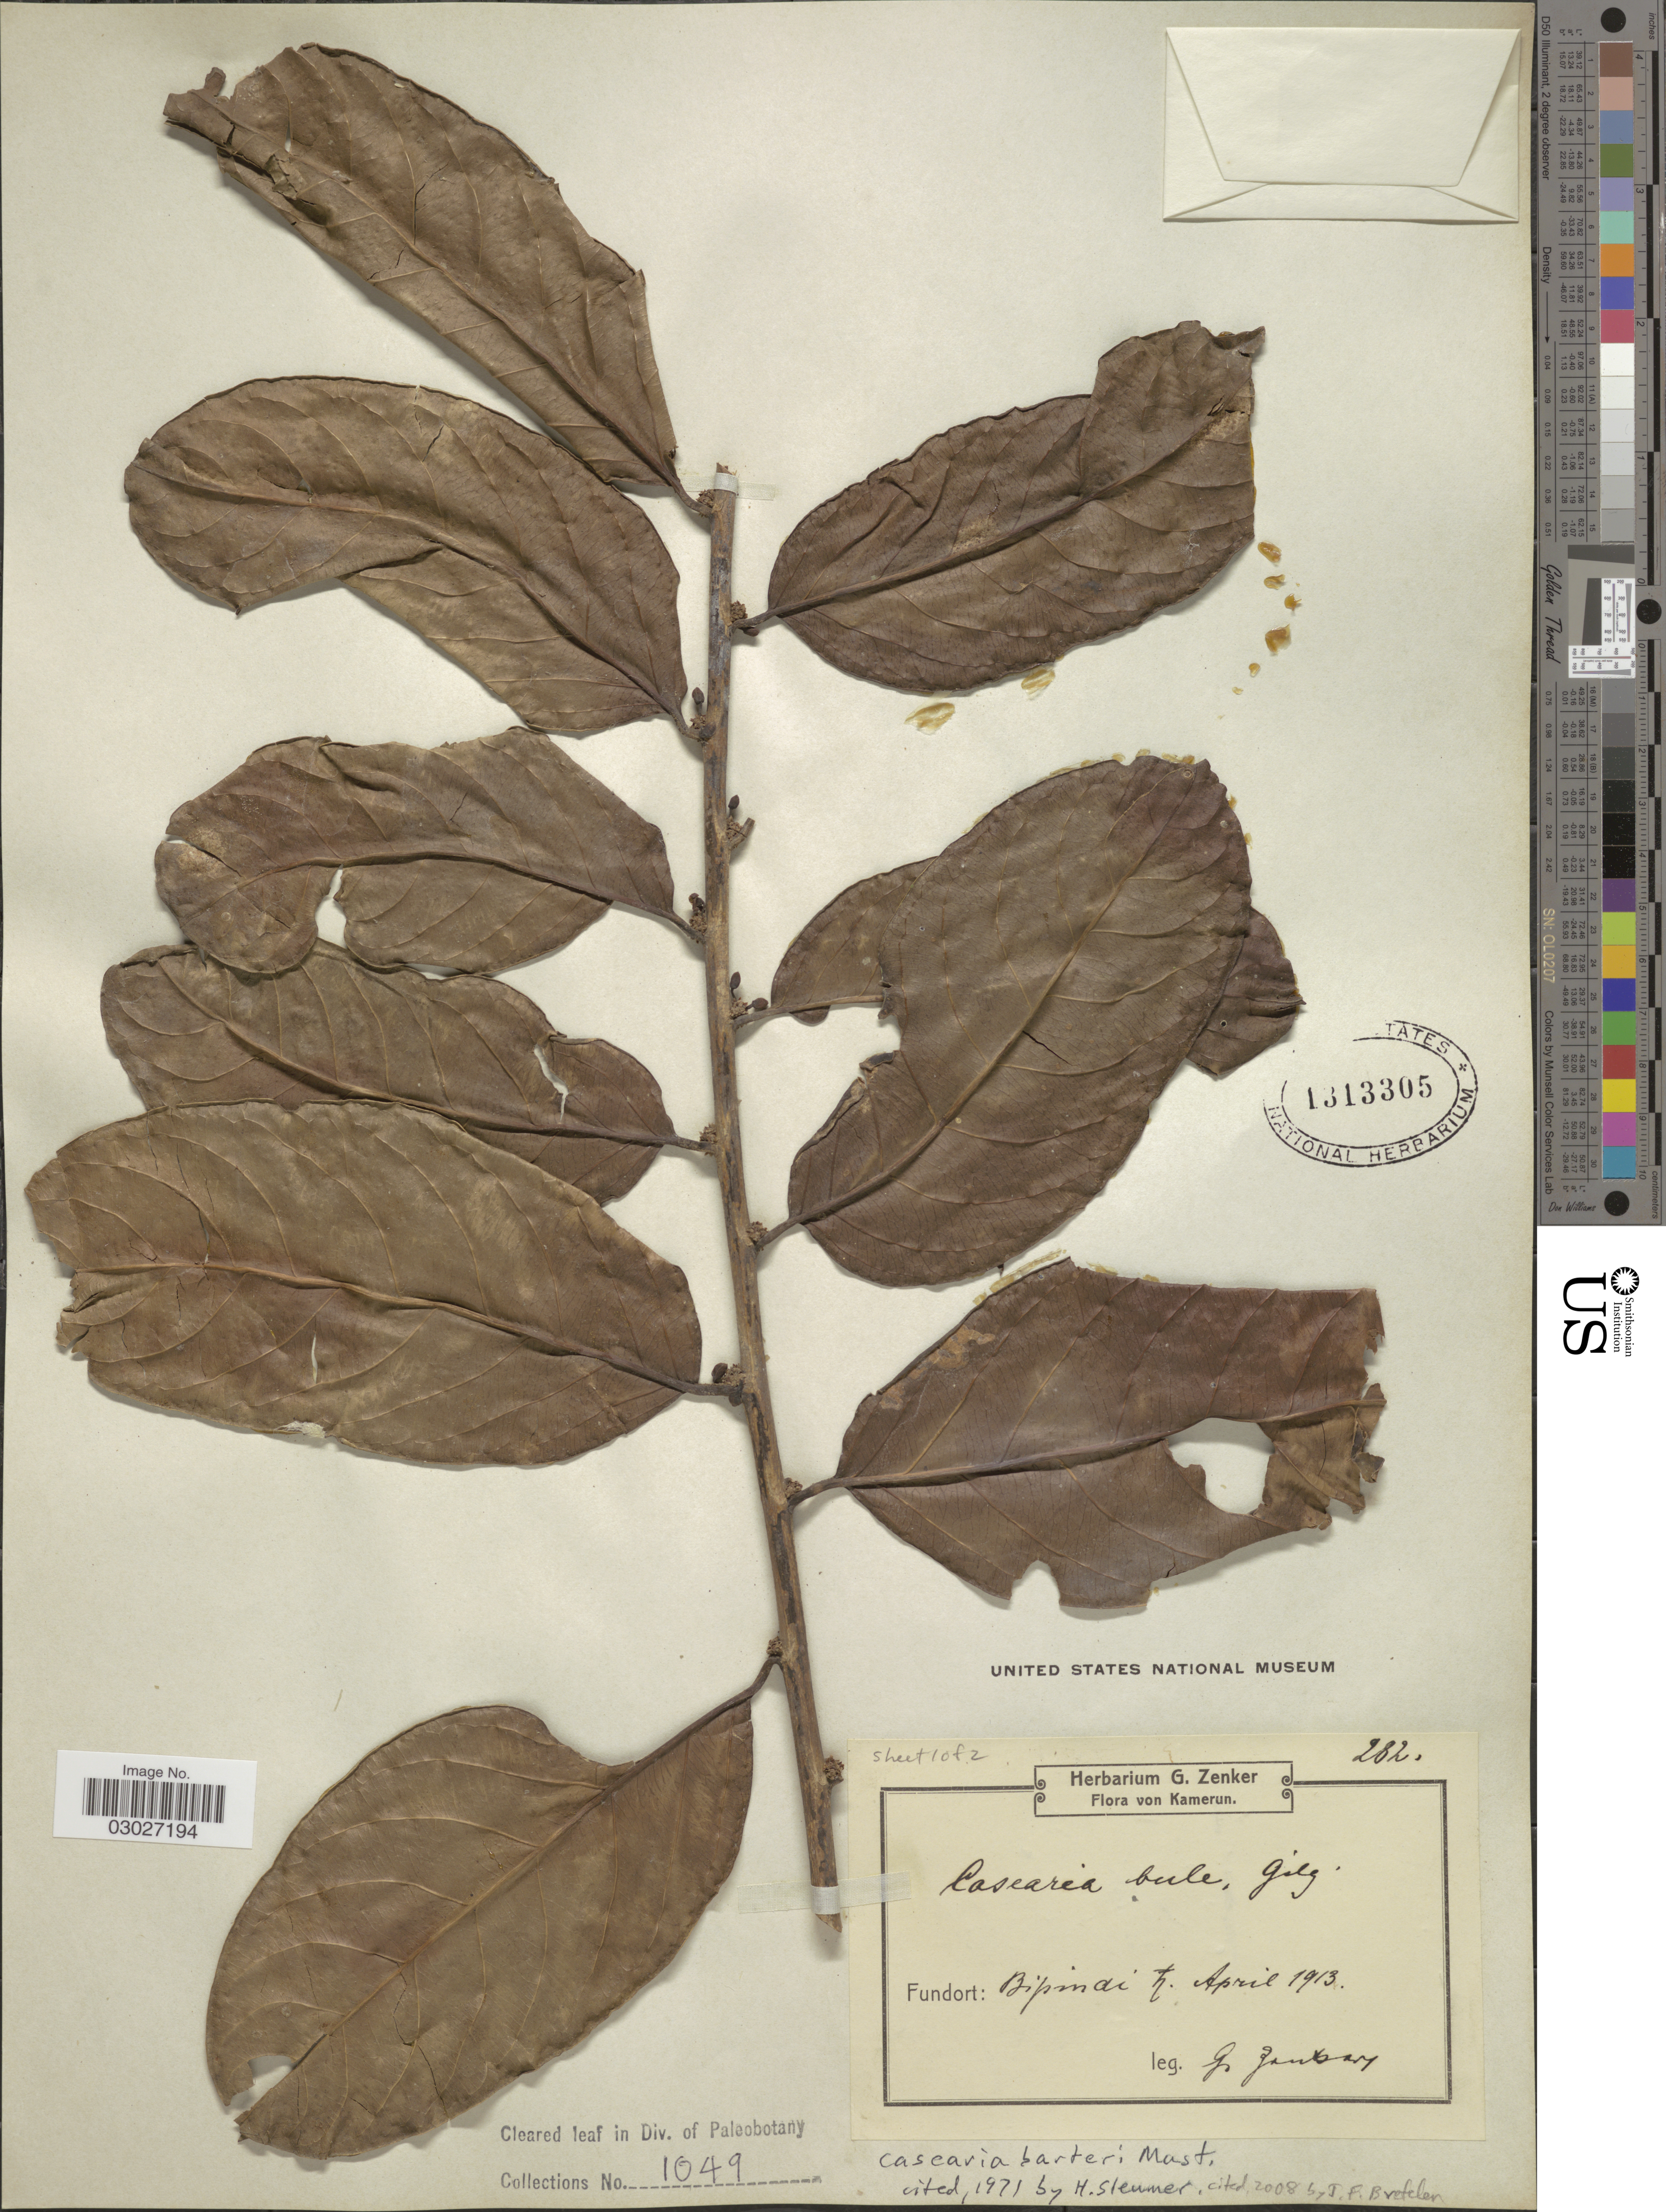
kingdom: Plantae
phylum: Tracheophyta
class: Magnoliopsida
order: Malpighiales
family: Salicaceae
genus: Casearia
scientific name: Casearia barteri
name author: Mast.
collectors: G. A. Zenker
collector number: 282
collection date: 1913-04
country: Cameroon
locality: Kamerun. Fundort: Bipindi.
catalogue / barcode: US 1313305